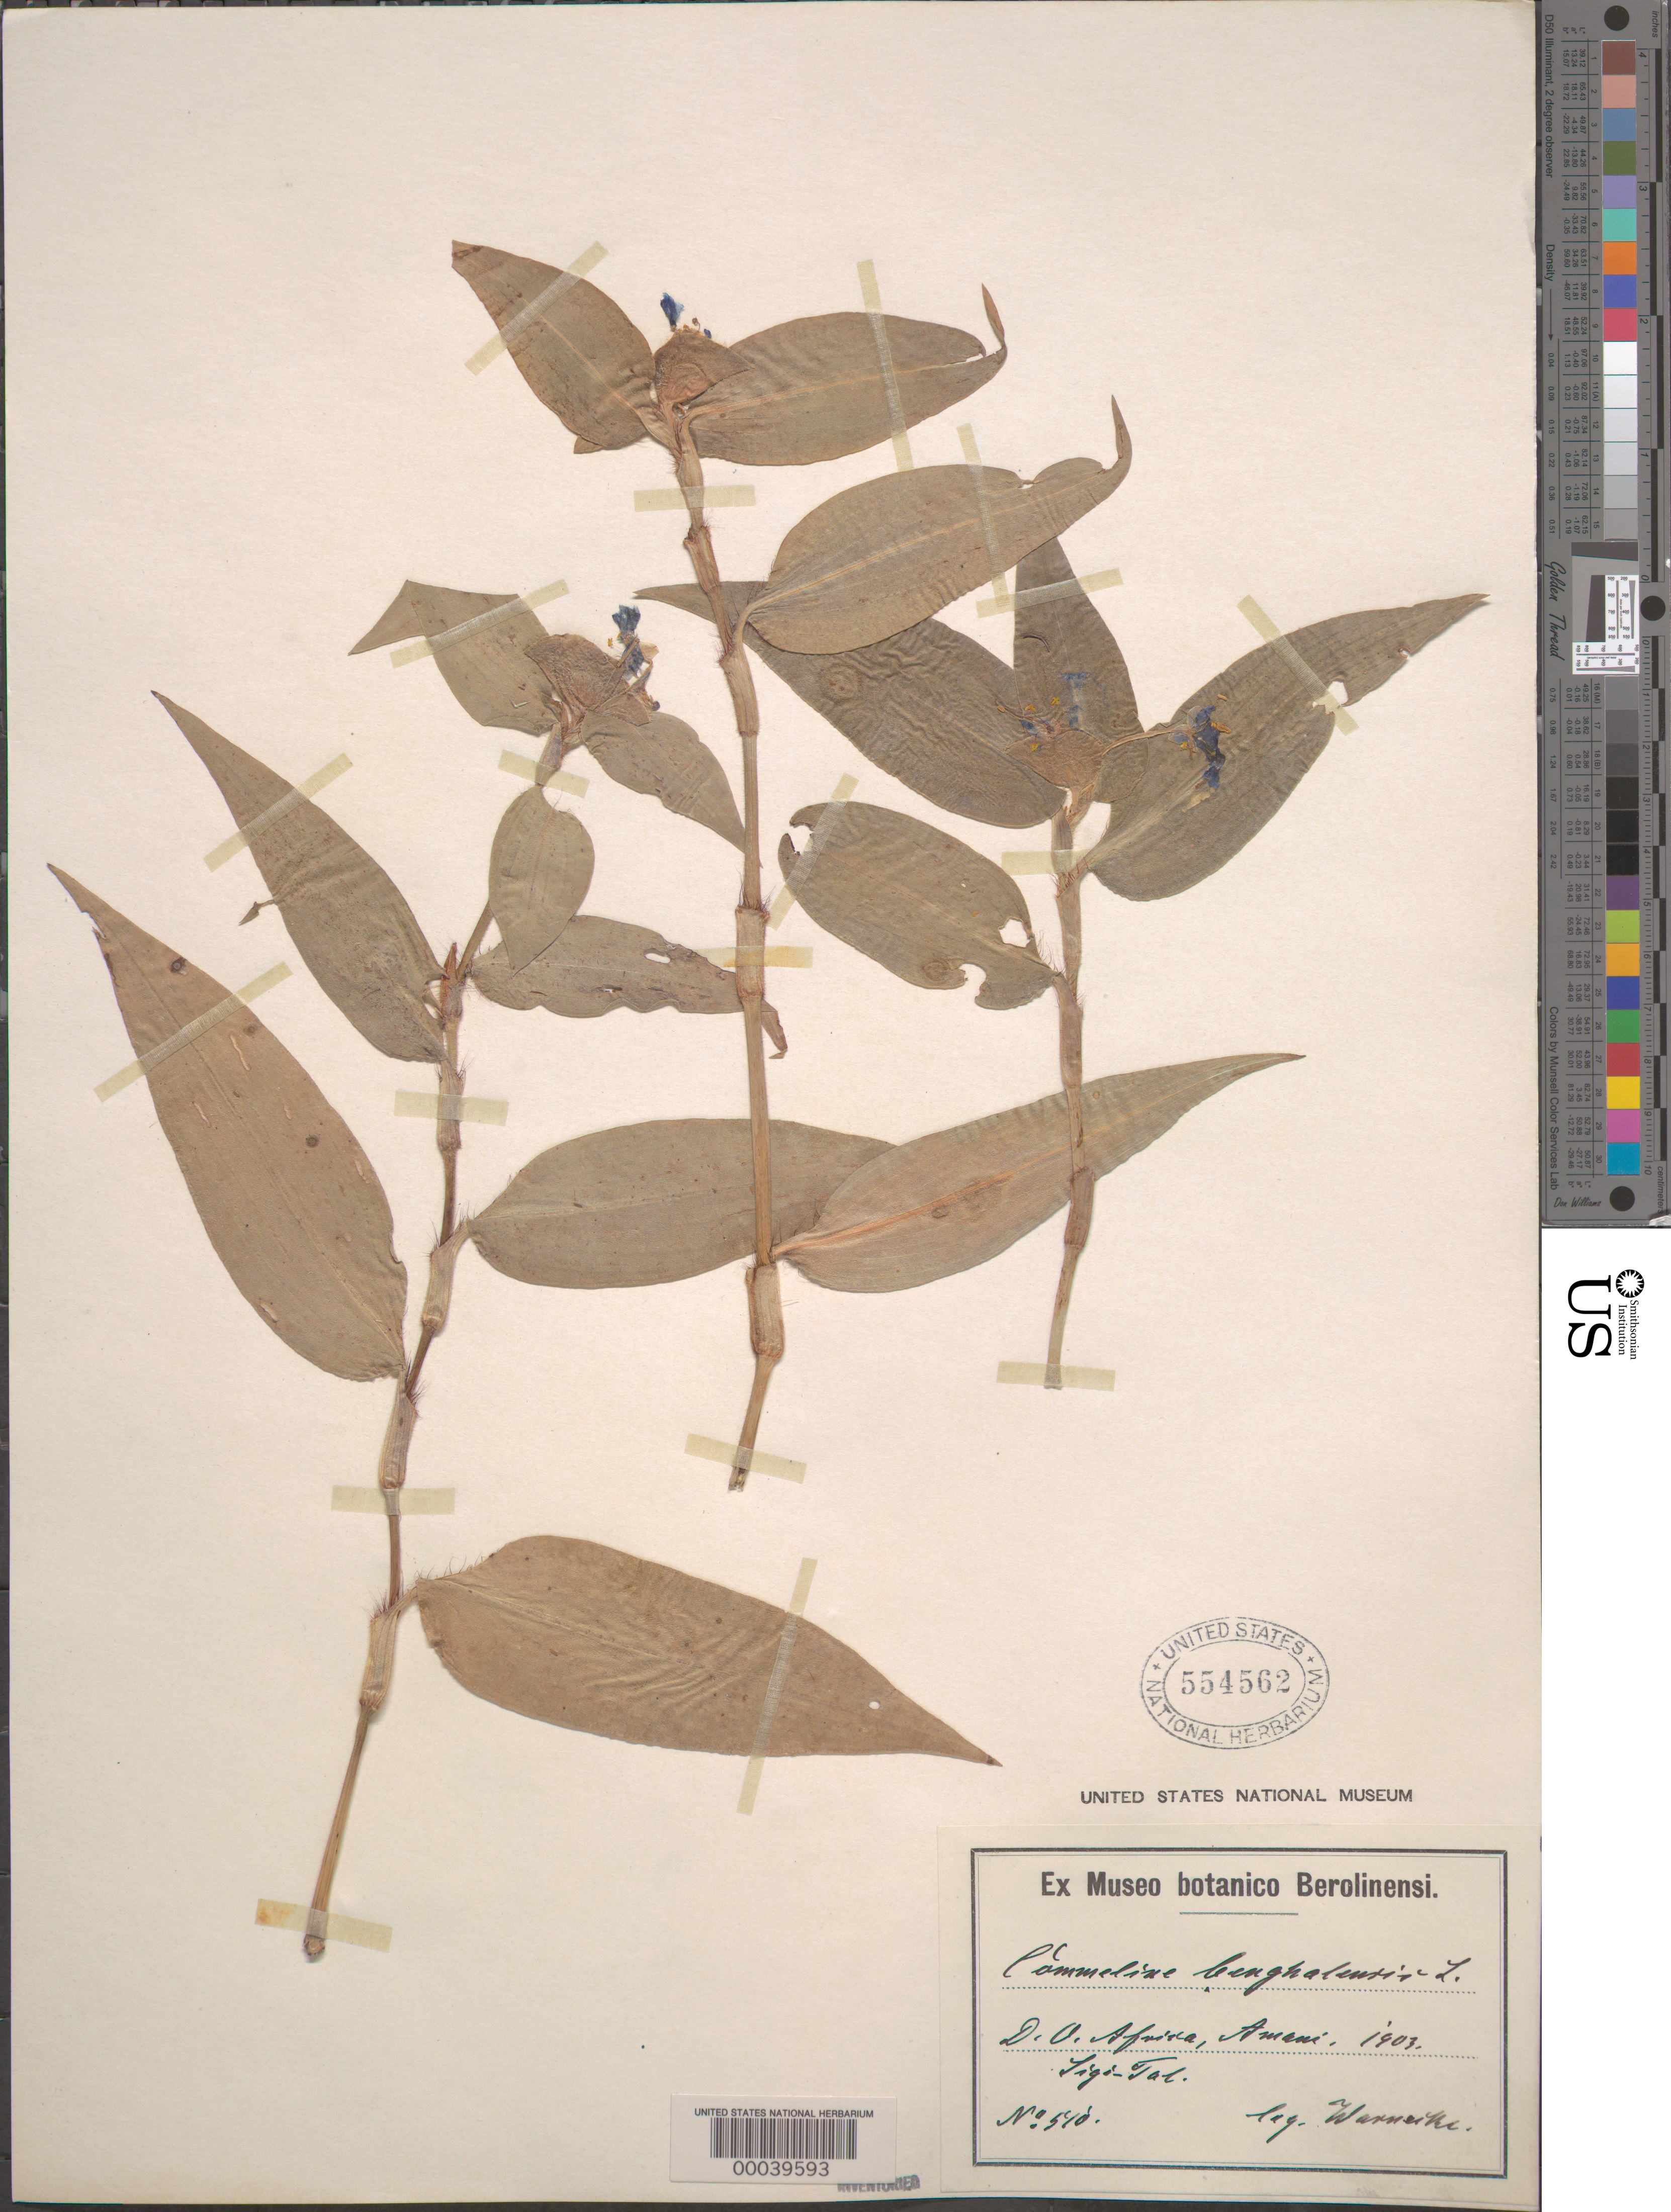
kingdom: Plantae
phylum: Tracheophyta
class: Liliopsida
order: Commelinales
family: Commelinaceae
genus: Commelina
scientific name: Commelina benghalensis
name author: L.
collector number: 510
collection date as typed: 1903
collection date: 1903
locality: Amani, ligi tal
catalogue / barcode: US 554562